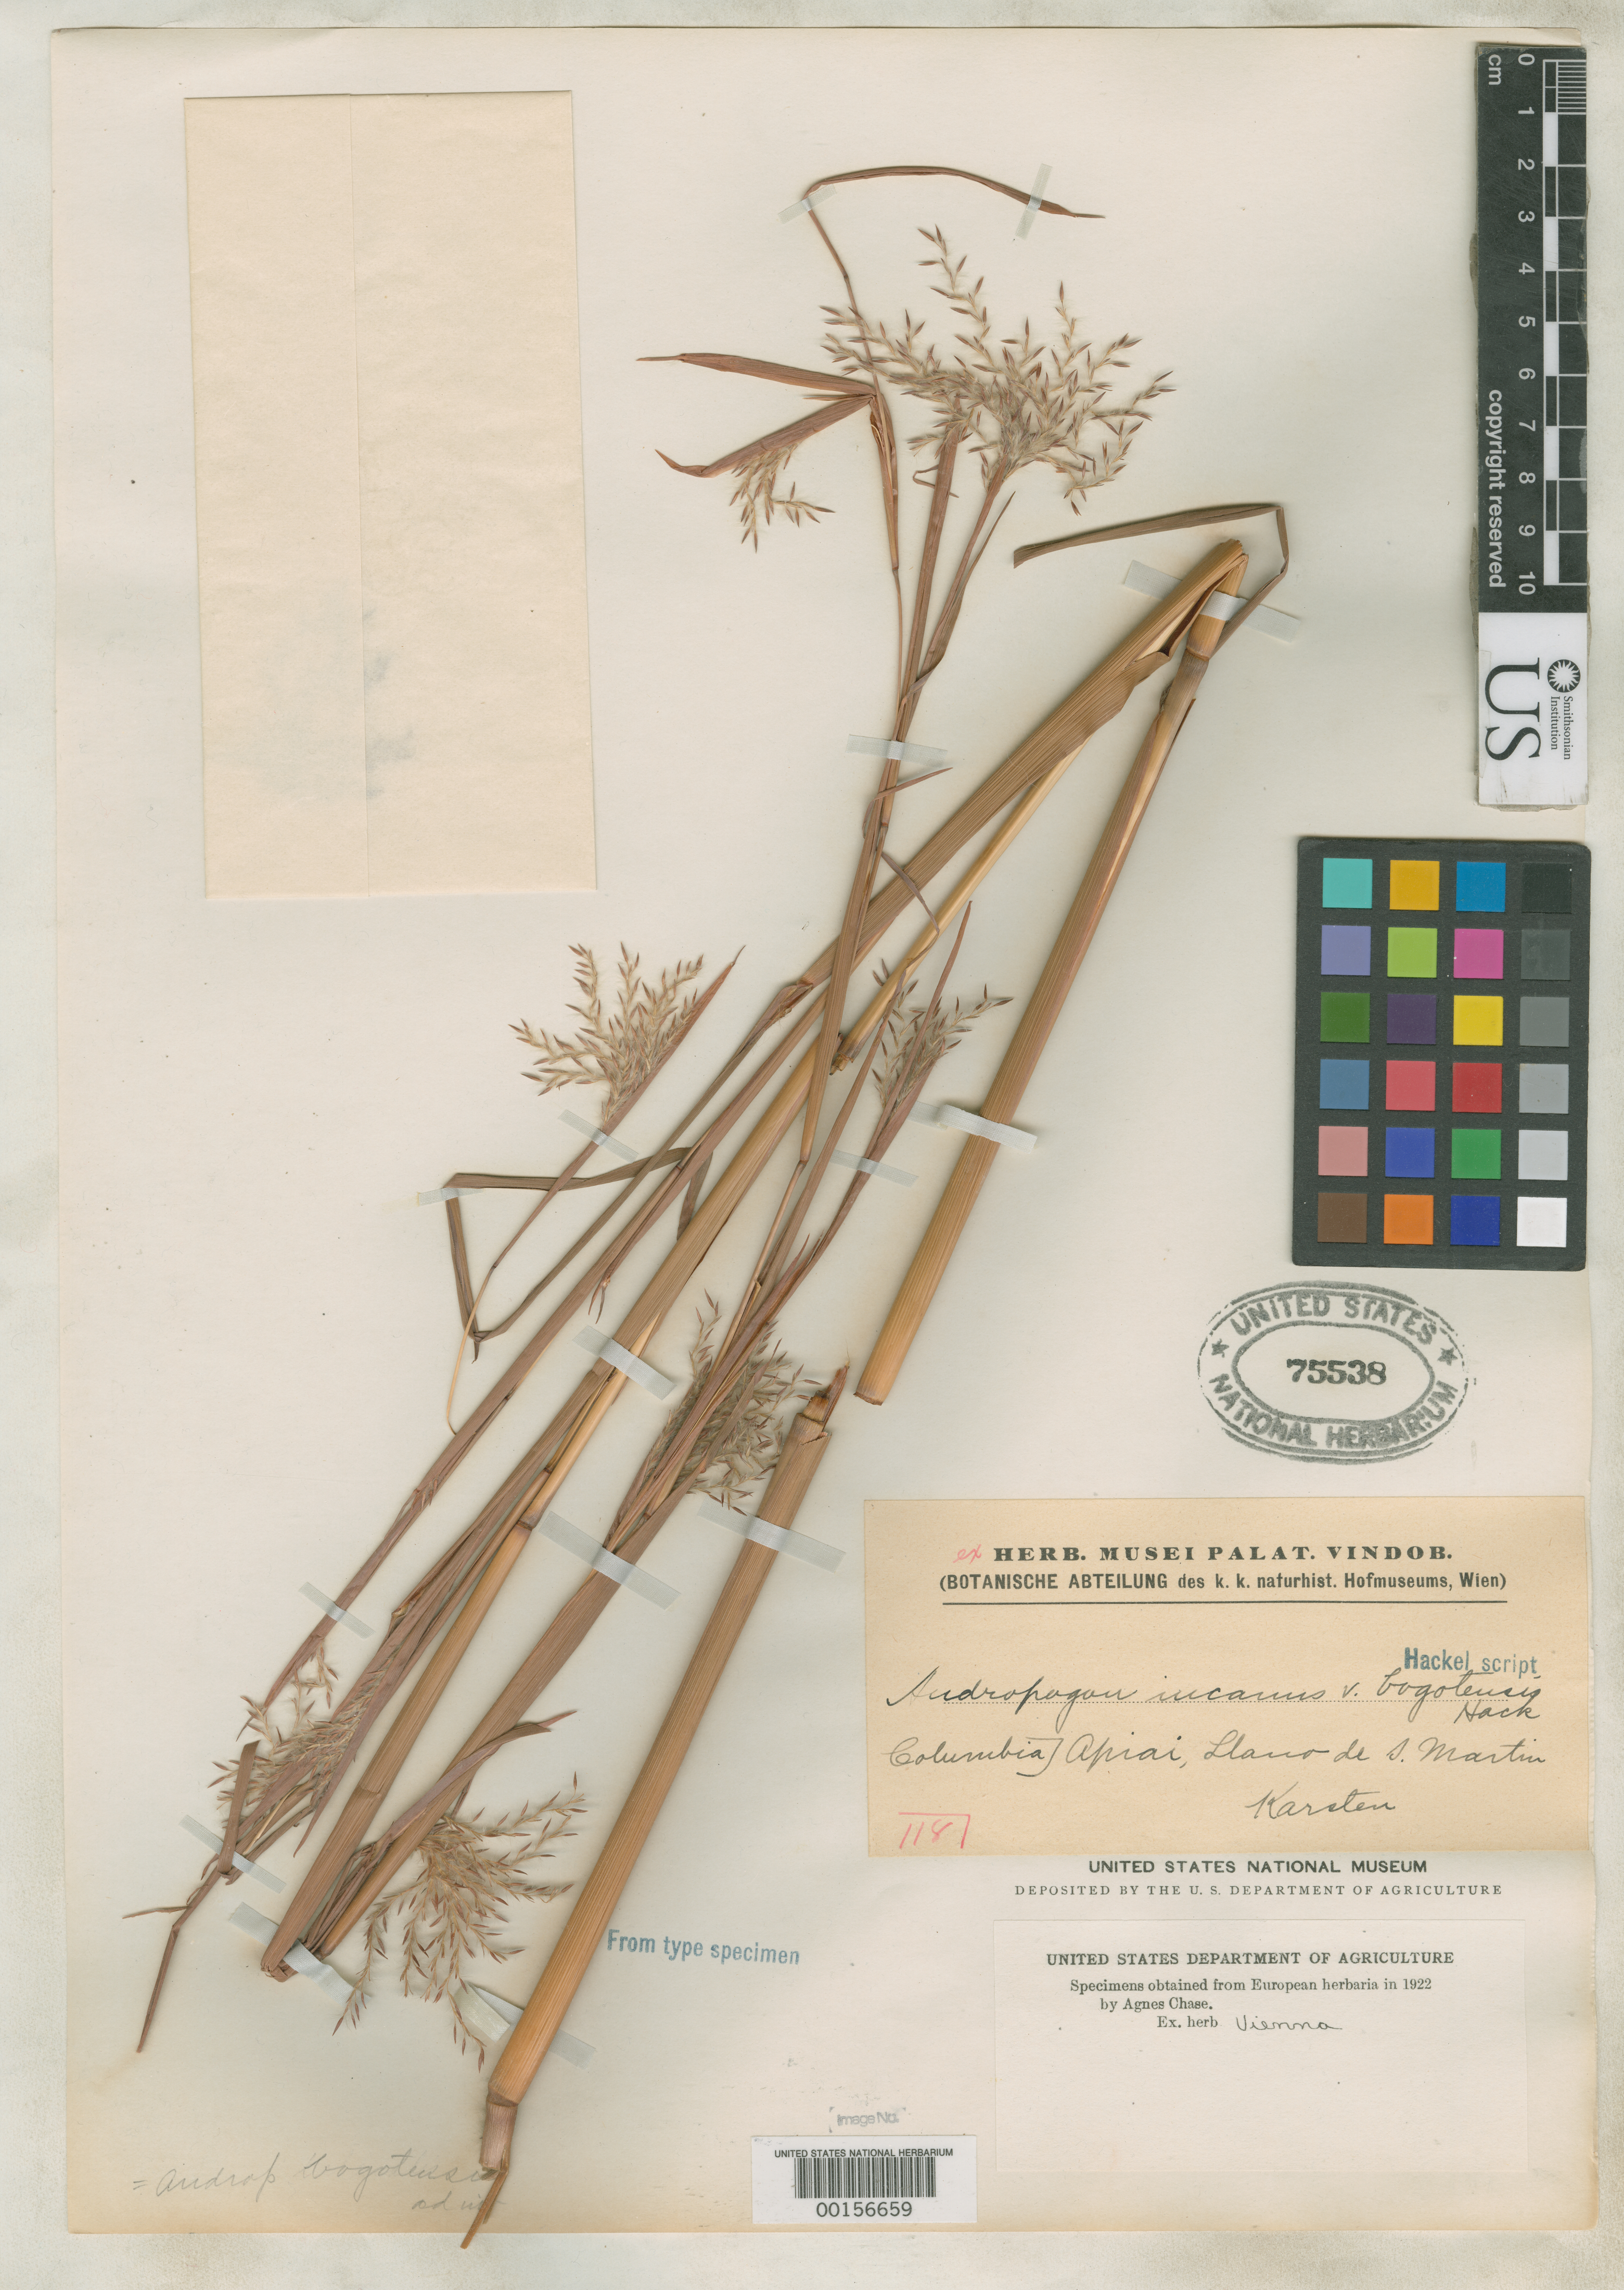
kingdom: Plantae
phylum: Tracheophyta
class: Liliopsida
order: Poales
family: Poaceae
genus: Andropogon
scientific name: Andropogon incanus var. bogotensis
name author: Hack. in A. DC.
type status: Type Fragment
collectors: M. Karsten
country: Colombia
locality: Apiai, Llano de S. Martin.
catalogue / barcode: US 75538